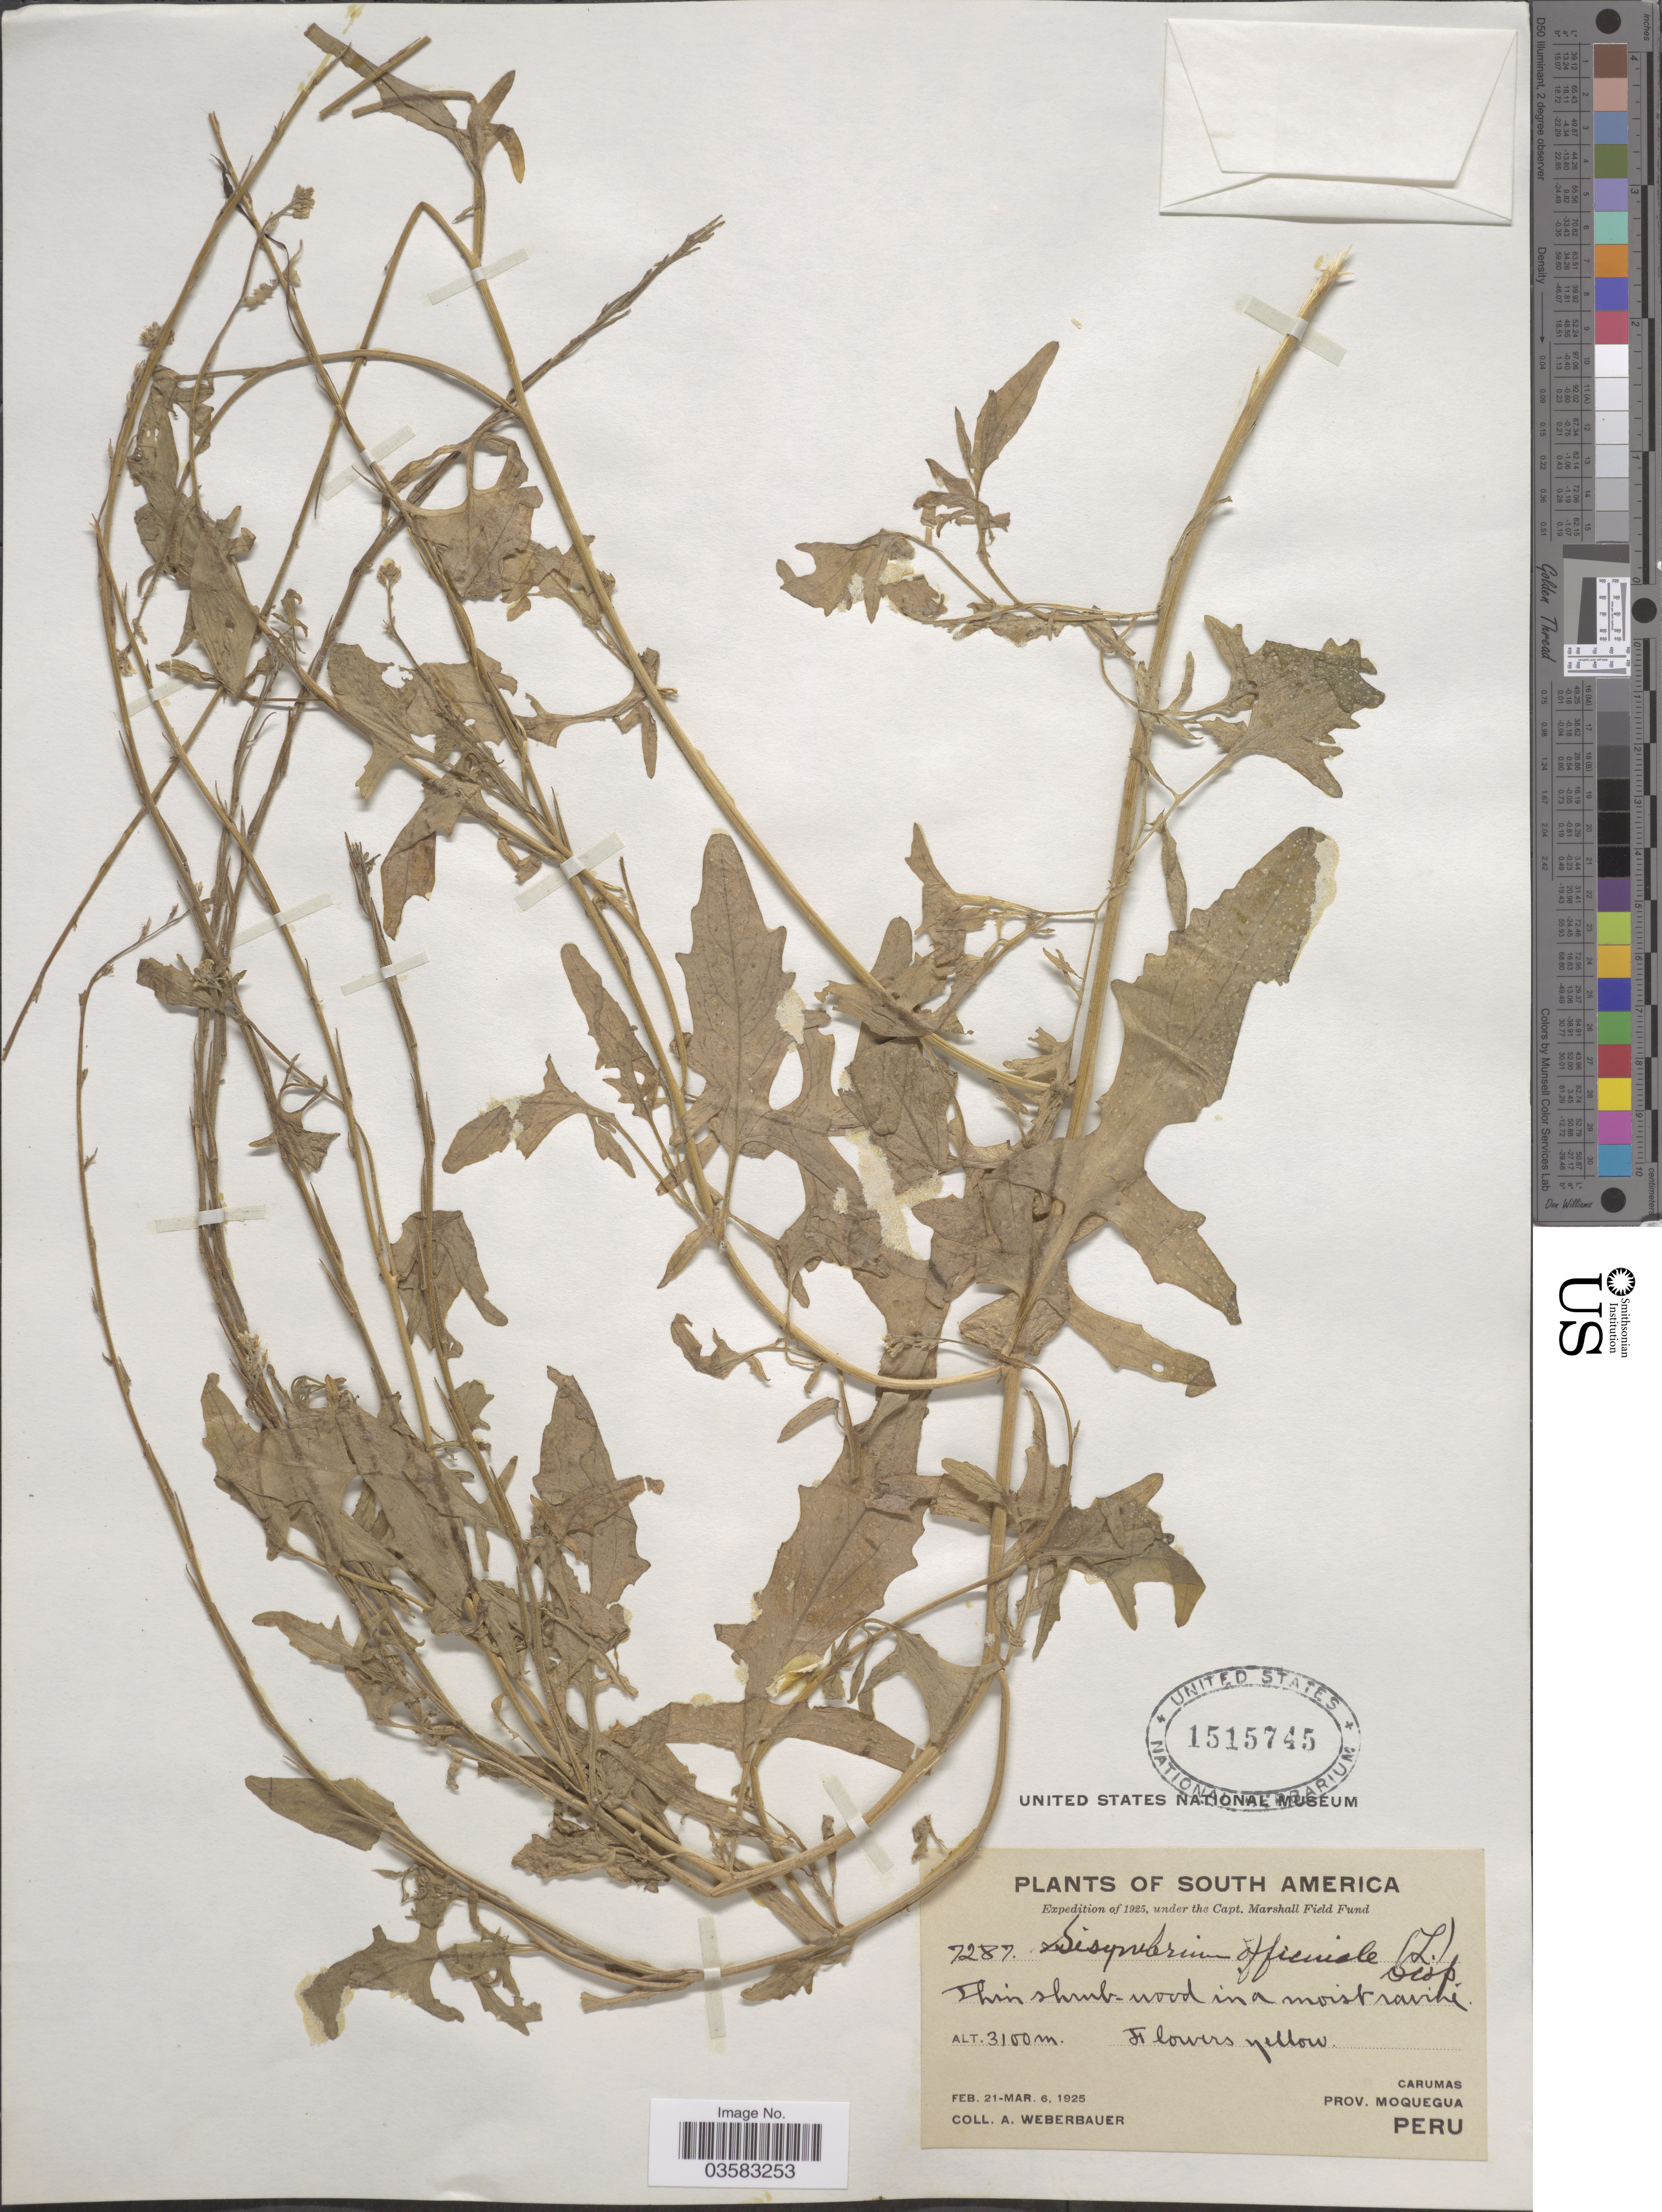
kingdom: Plantae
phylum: Tracheophyta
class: Magnoliopsida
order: Brassicales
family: Brassicaceae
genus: Sisymbrium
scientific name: Sisymbrium officinale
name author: (L.) Scop.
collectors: A. Weberbauer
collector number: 7287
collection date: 1925-02-21/1925-03-06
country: Peru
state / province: Moquegua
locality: Carumas.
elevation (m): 3100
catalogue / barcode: US 1515745